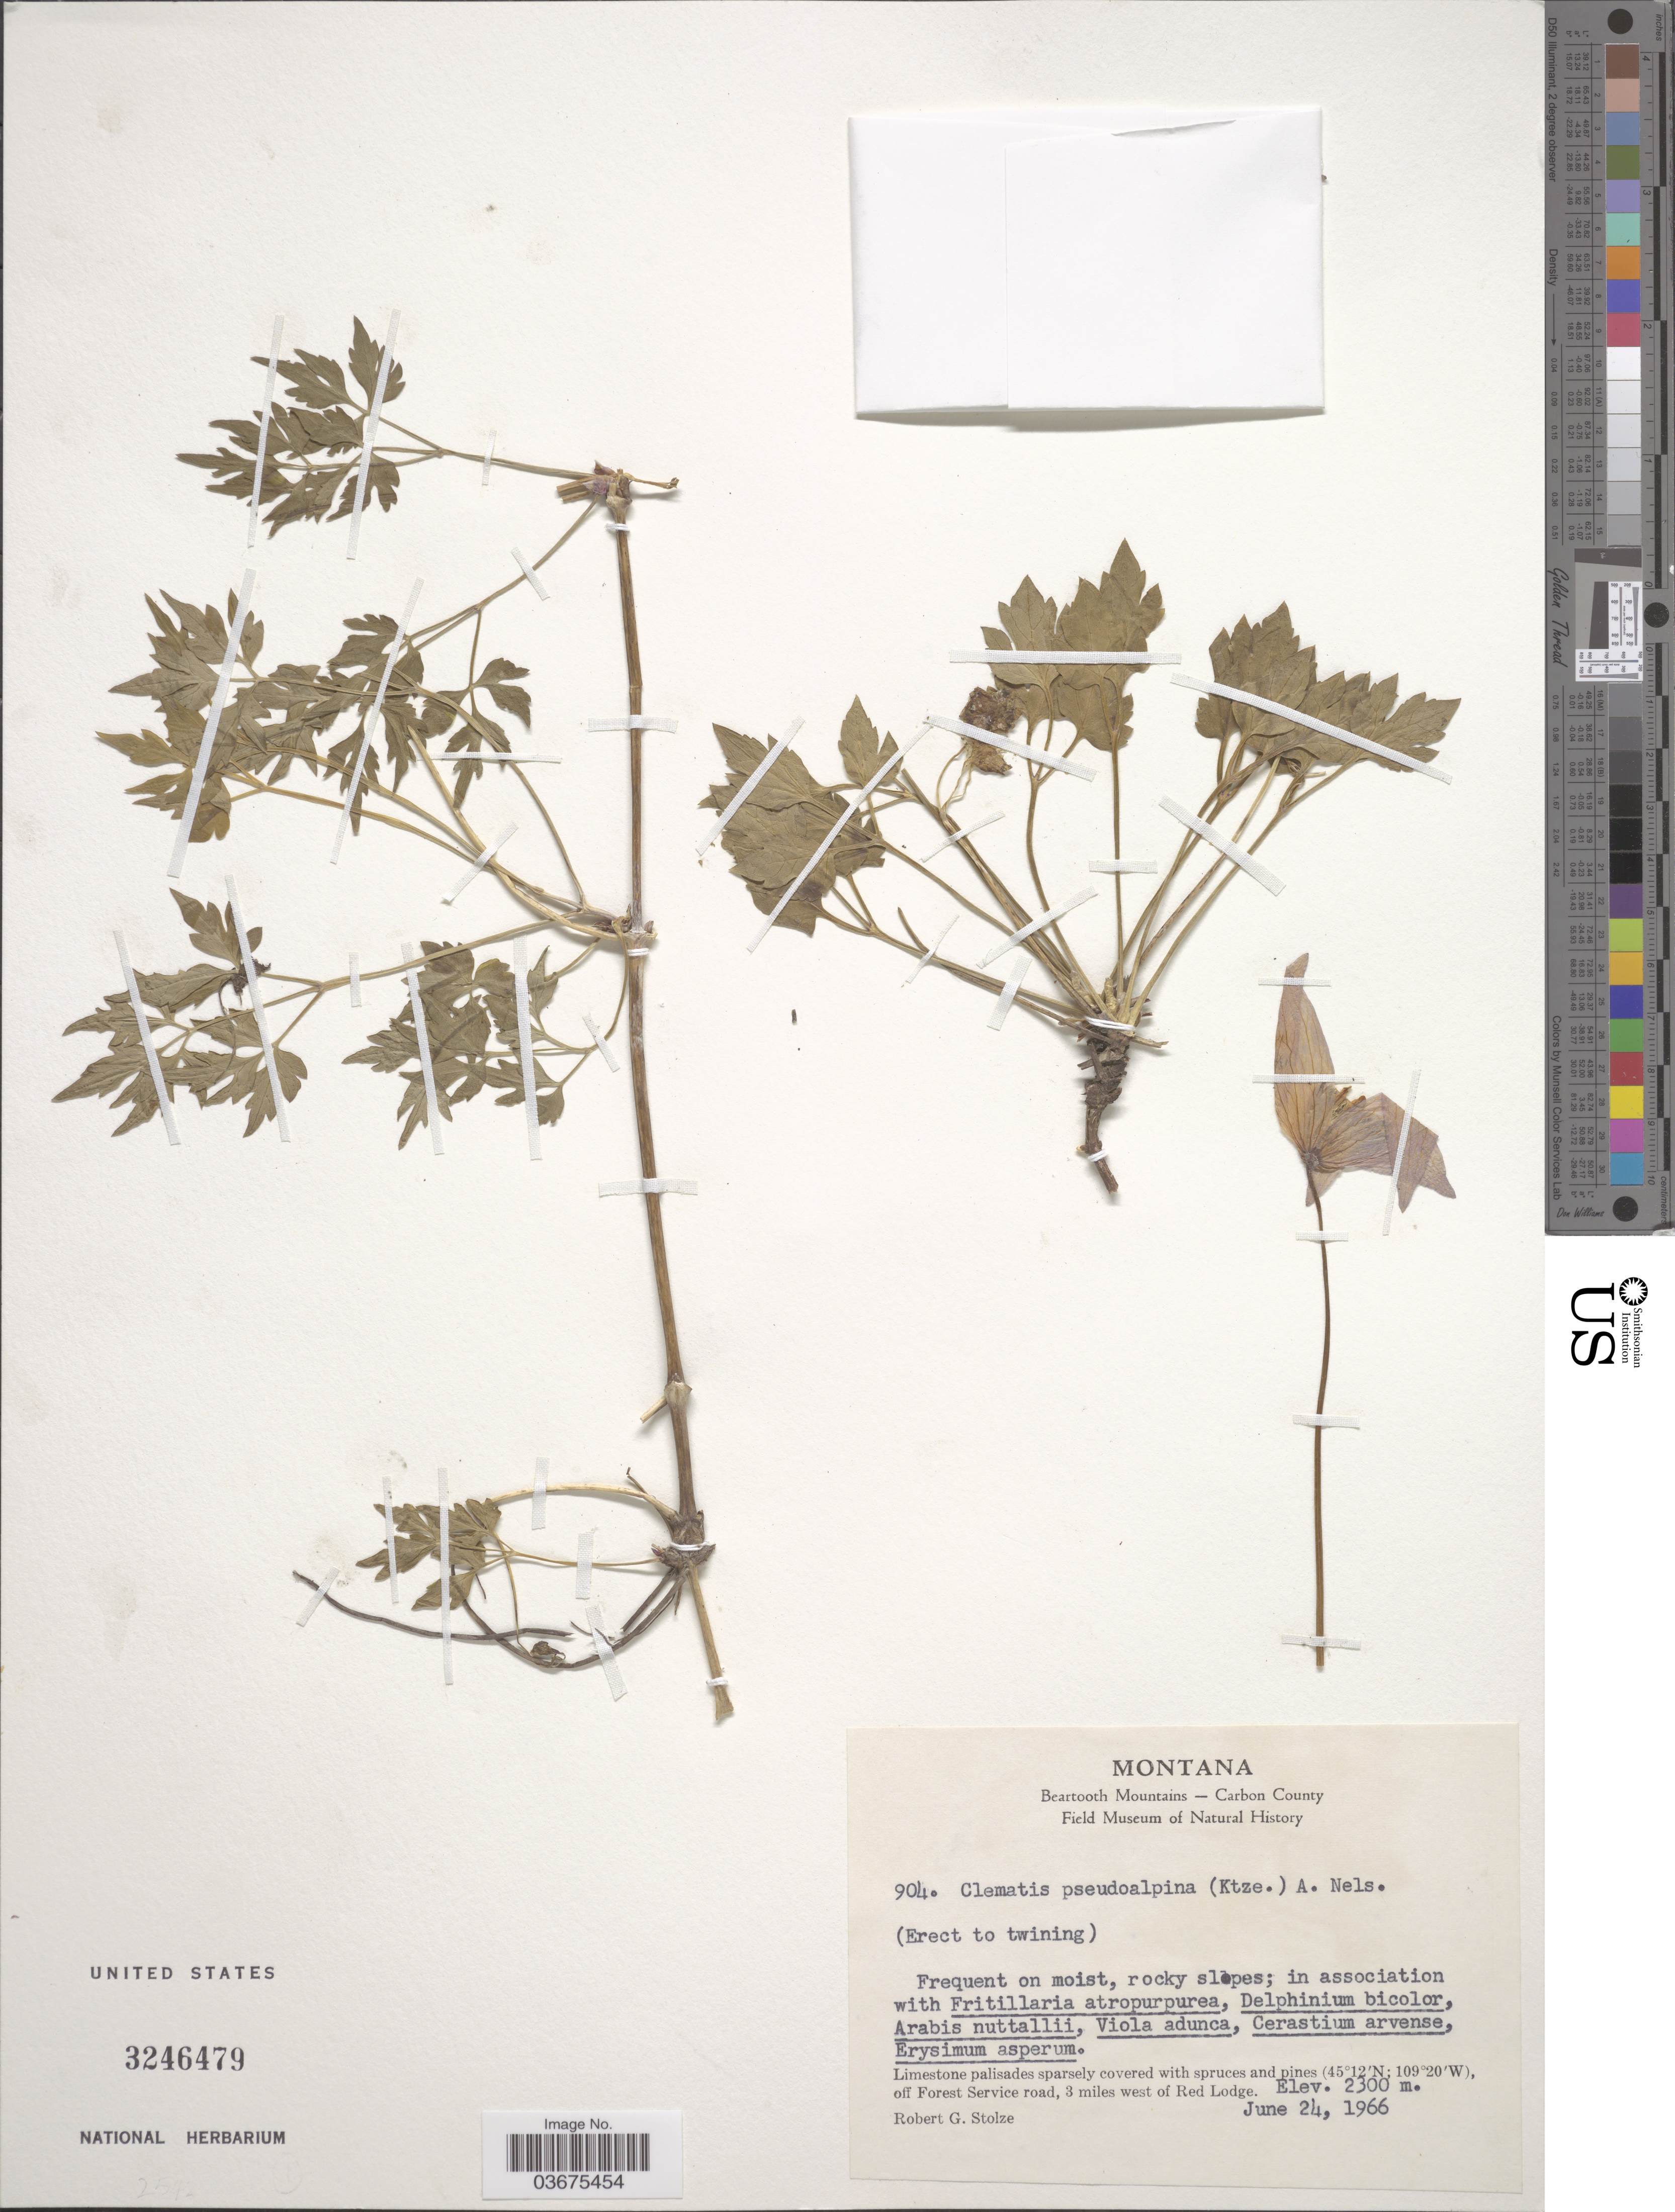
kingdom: Plantae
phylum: Tracheophyta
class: Magnoliopsida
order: Ranunculales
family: Ranunculaceae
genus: Clematis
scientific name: Clematis pseudoalpina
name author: (Kuntze) A. Nelson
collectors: R. G. Stolze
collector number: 904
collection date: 1966-06-24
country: United States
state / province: Montana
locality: Beartooth Mountains - Carbon County. Off Forest Service road, 3 miles west of Red Lodge.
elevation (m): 2300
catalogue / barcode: US 3246479